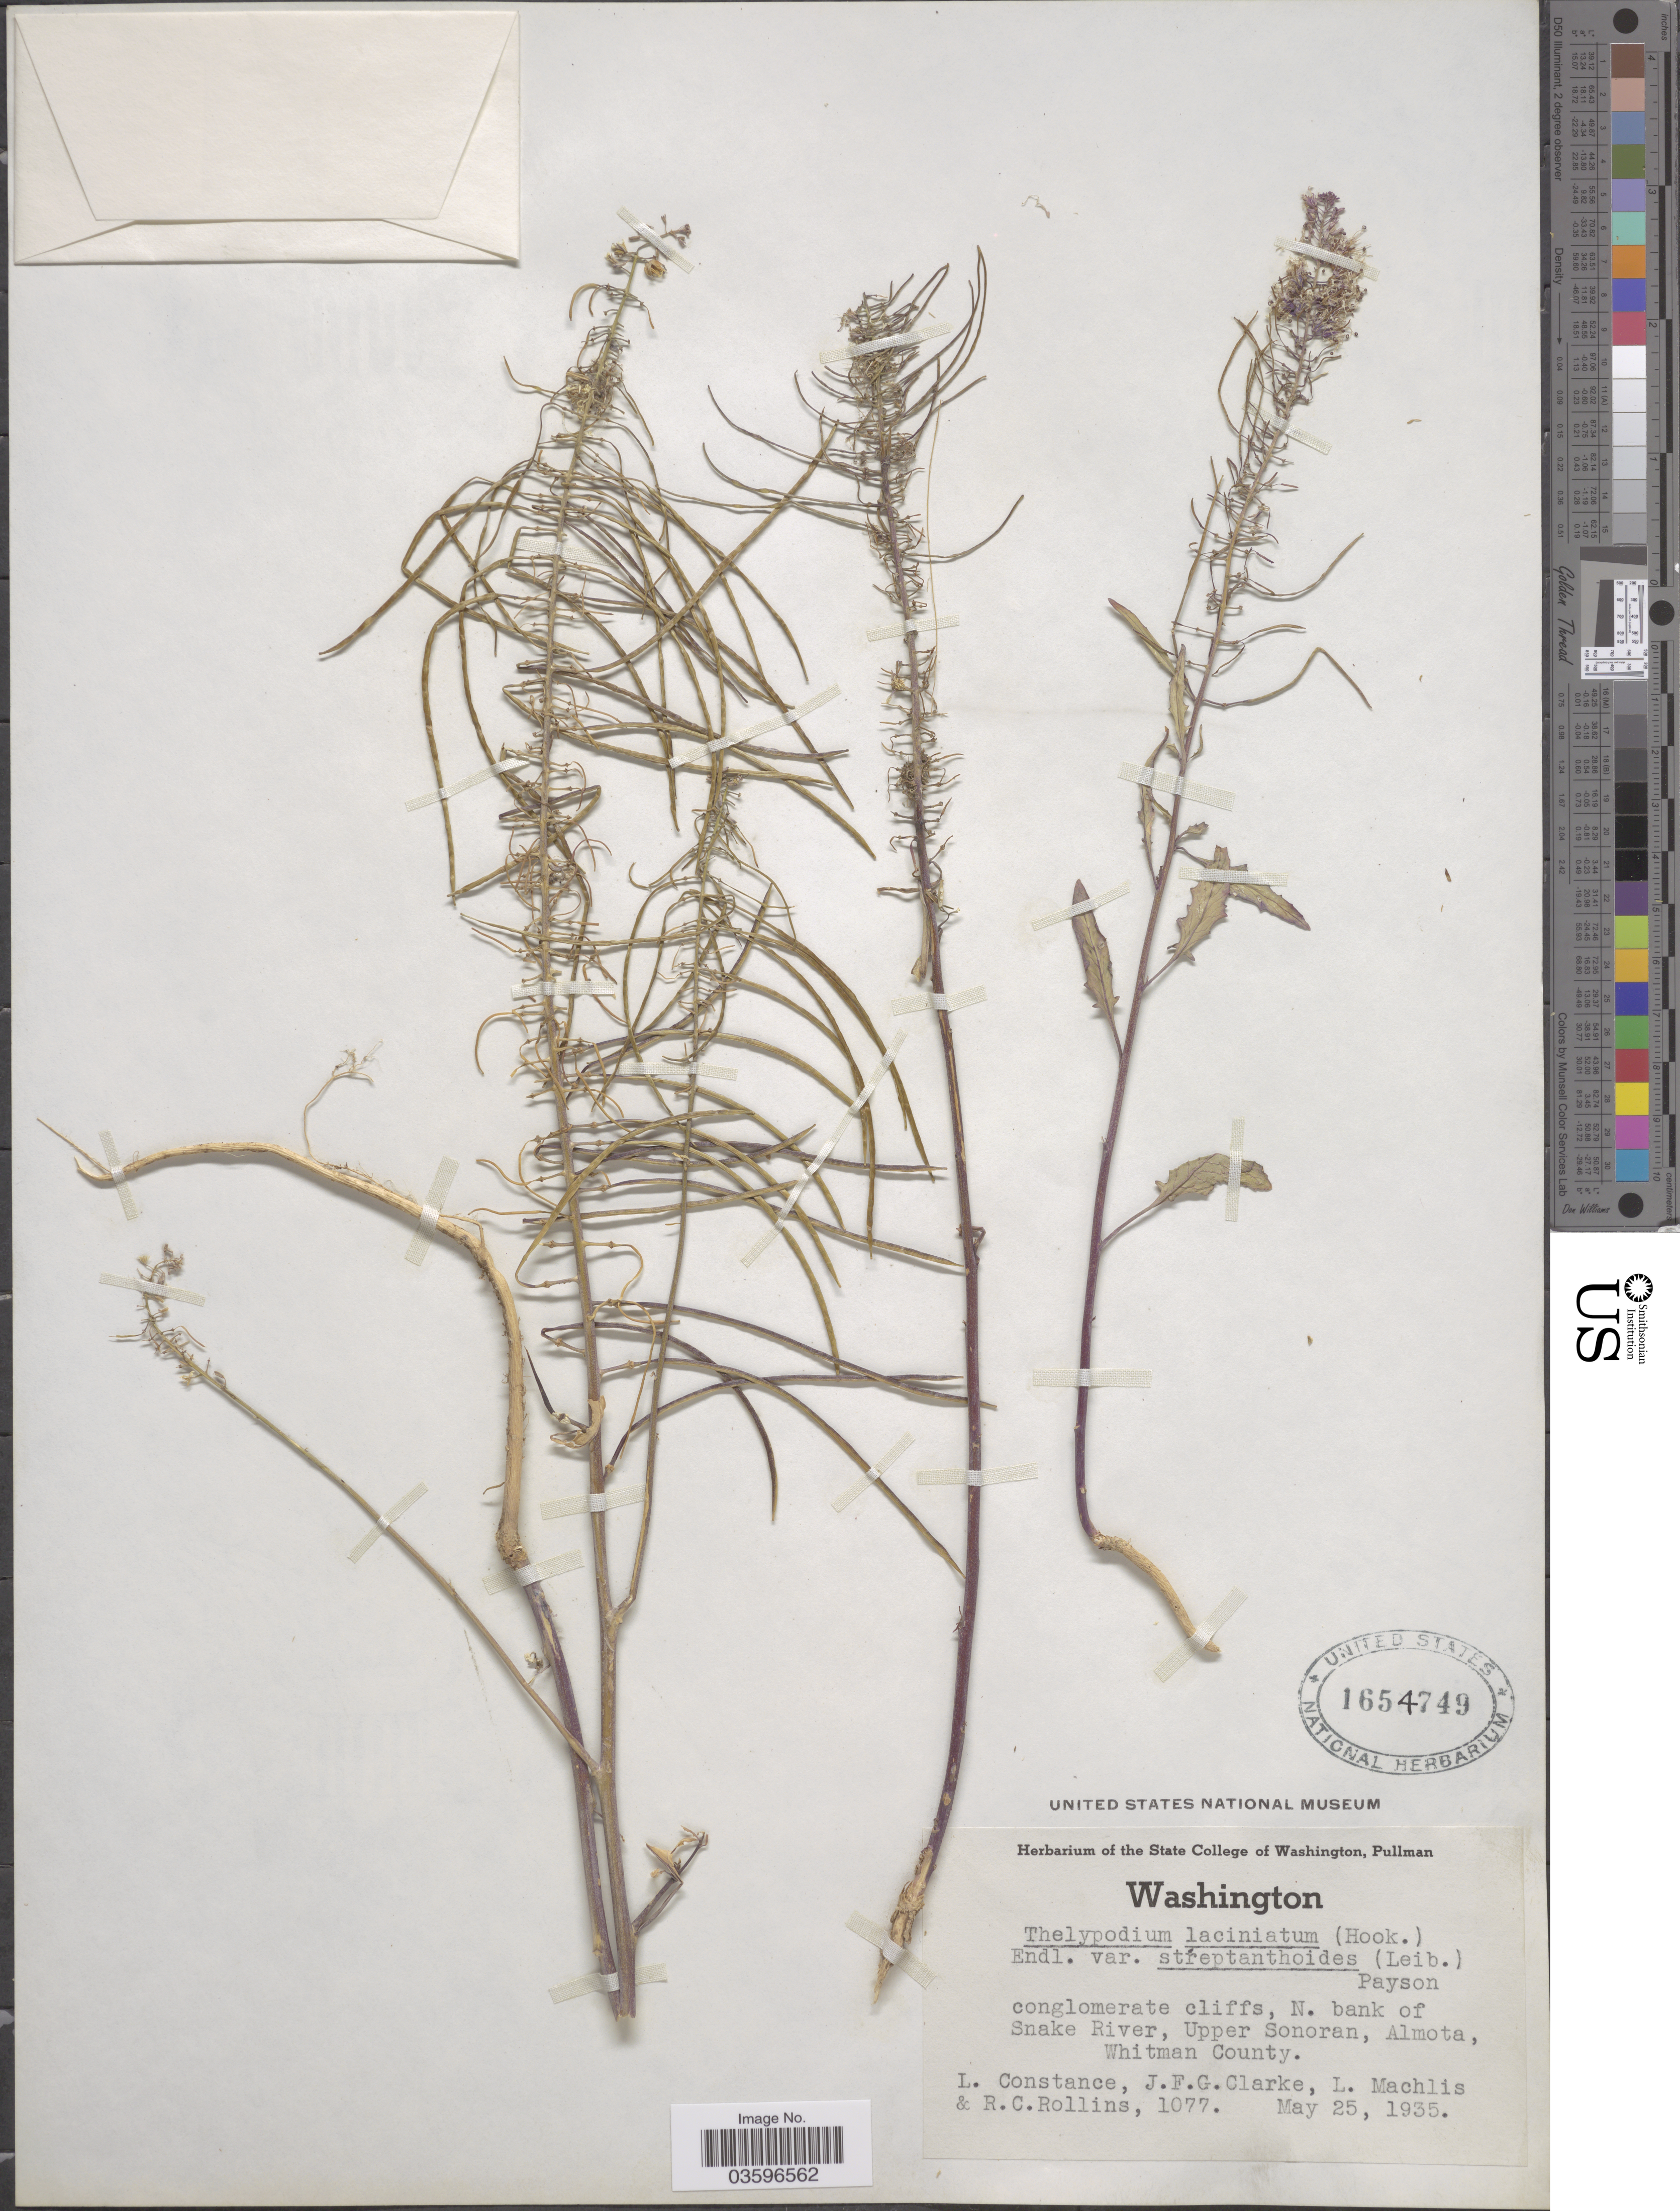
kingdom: Plantae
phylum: Tracheophyta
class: Magnoliopsida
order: Brassicales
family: Brassicaceae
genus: Thelypodium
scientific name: Thelypodium laciniatum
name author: (Hook.) Endl.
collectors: L. Constance, J. F. Gates-Clarke, L. Machlis & R. C. Rollins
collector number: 1077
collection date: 1935-05-25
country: United States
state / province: Washington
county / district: Whitman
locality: N. bank of Snake River, Upper Sonoran, Almota, Whitman County.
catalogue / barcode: US 1654749